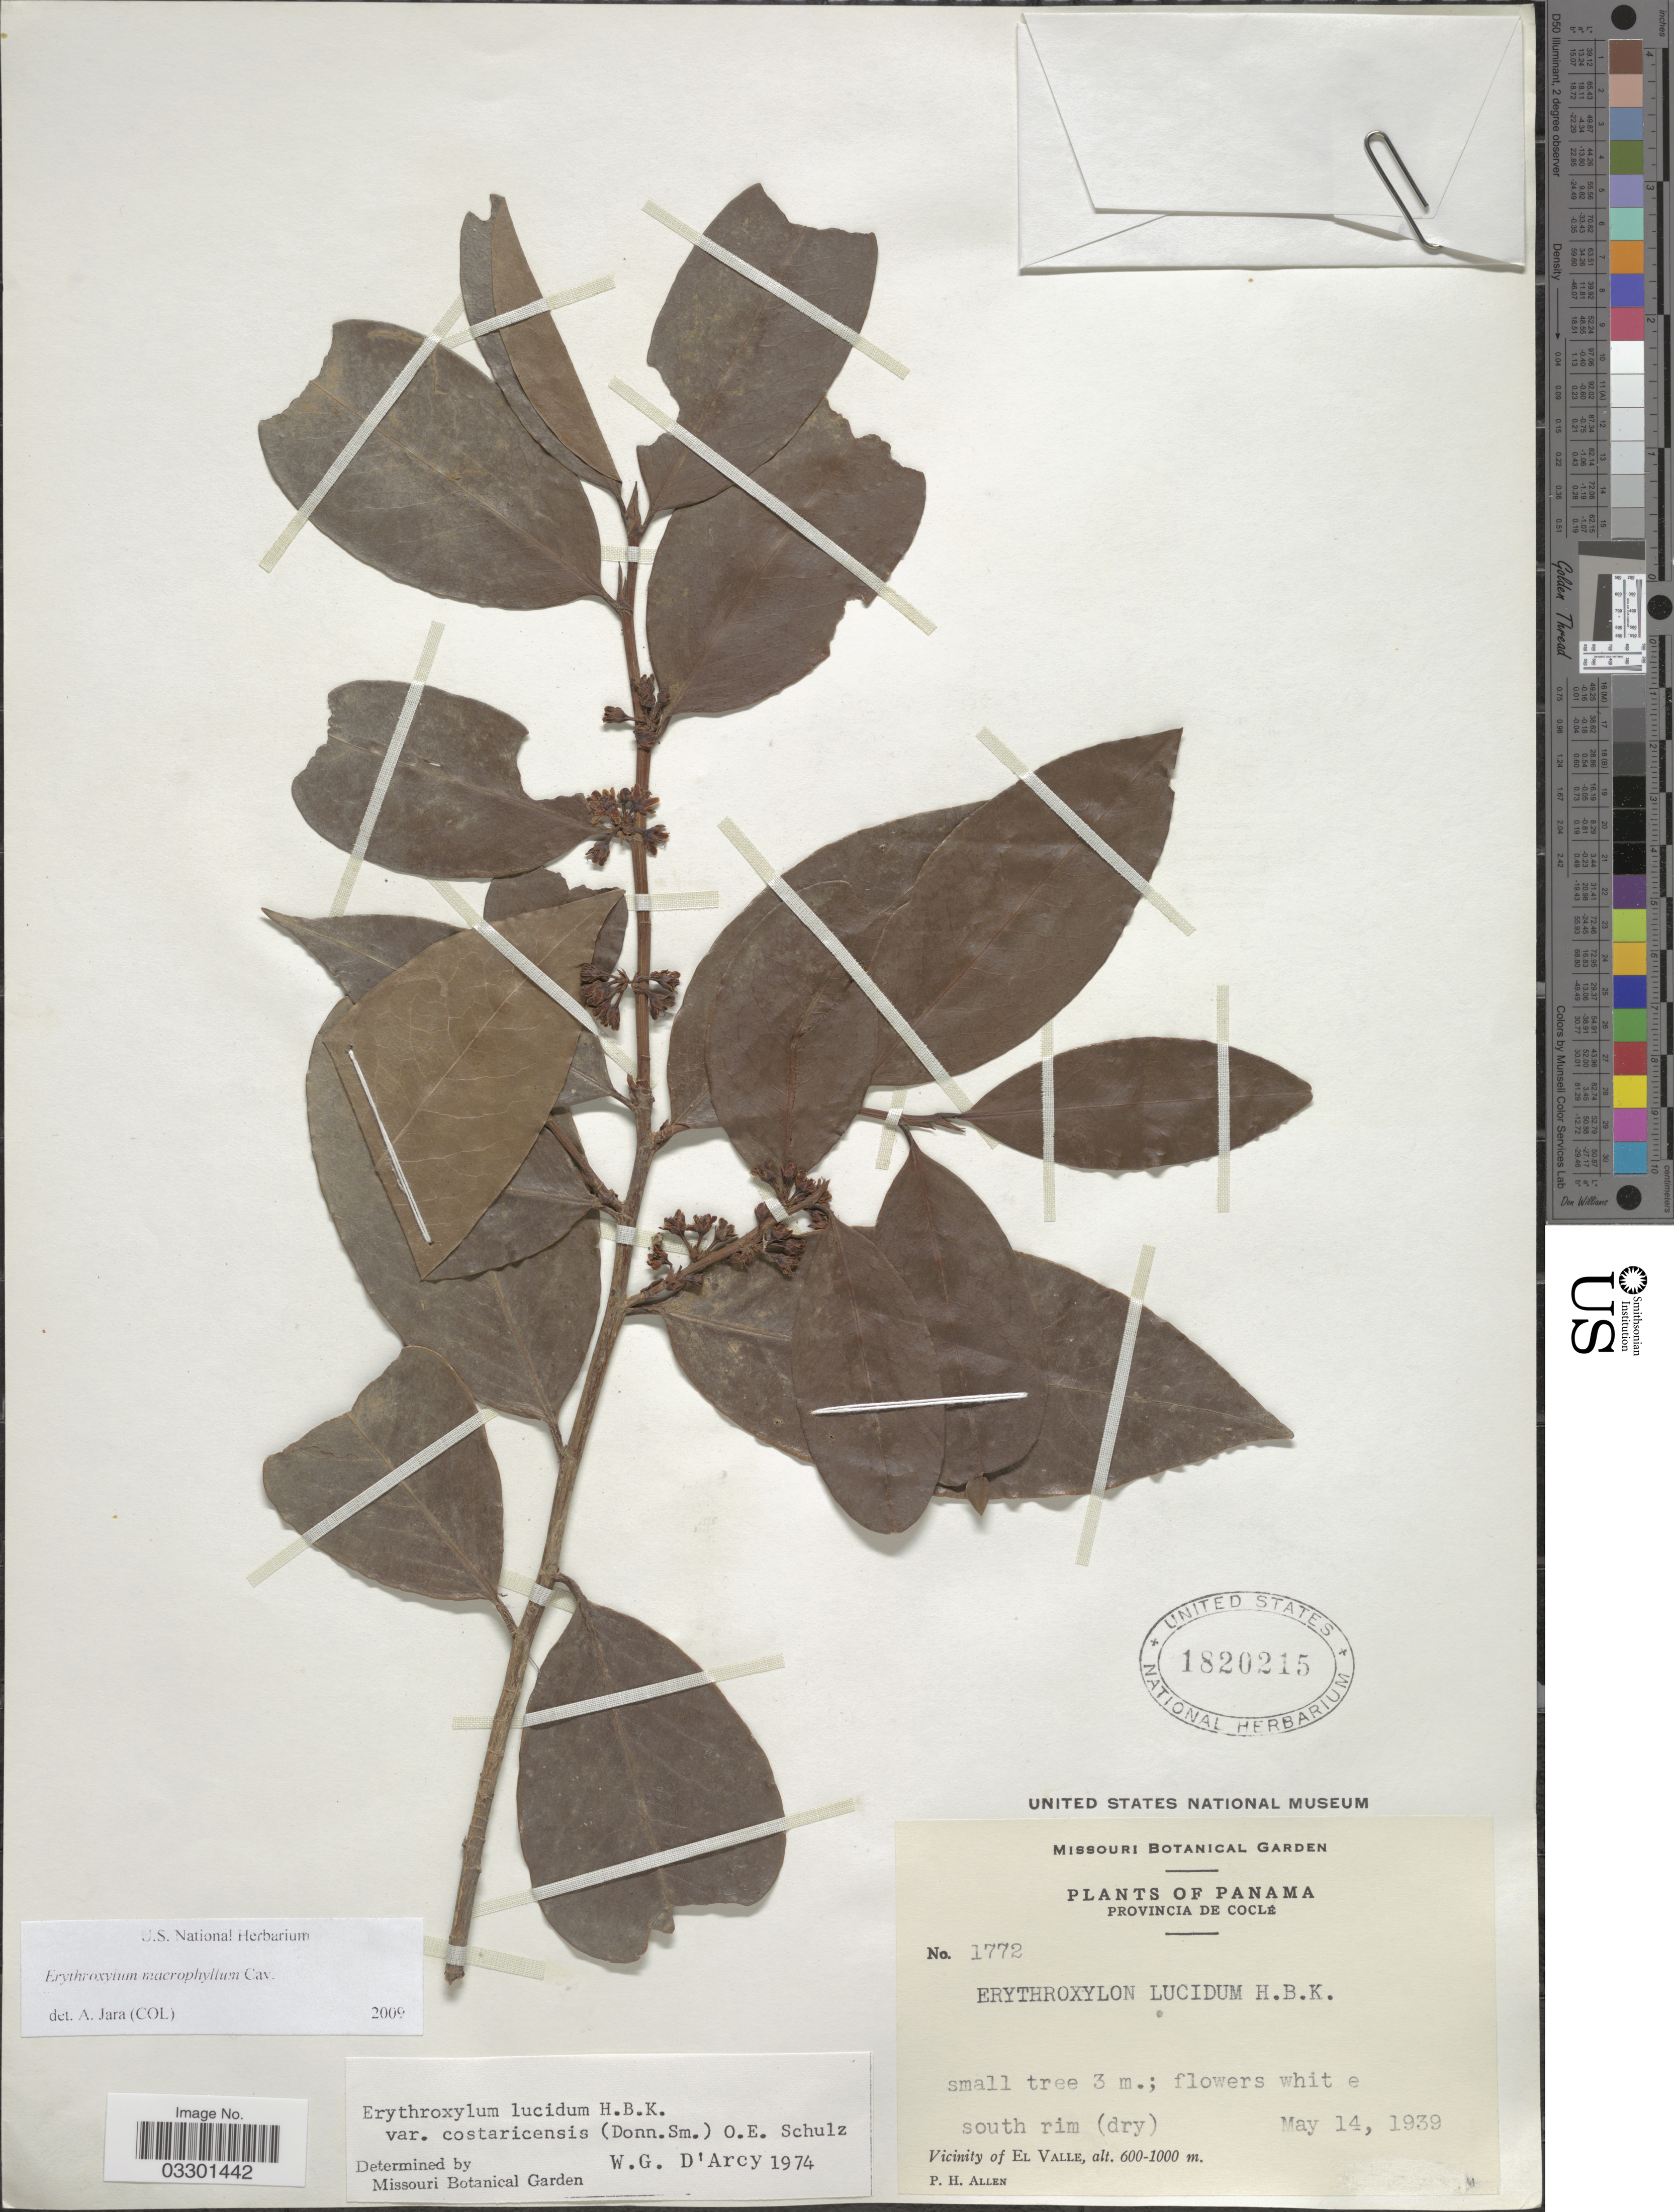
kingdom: Plantae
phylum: Tracheophyta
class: Magnoliopsida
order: Malpighiales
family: Erythroxylaceae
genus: Erythroxylum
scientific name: Erythroxylum macrophyllum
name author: Cav.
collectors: P. H. Allen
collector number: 1772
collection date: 1939-05-14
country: Panama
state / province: Coclé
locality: South rim (dry). Vicinity of El Valle.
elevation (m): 600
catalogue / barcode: US 1820215